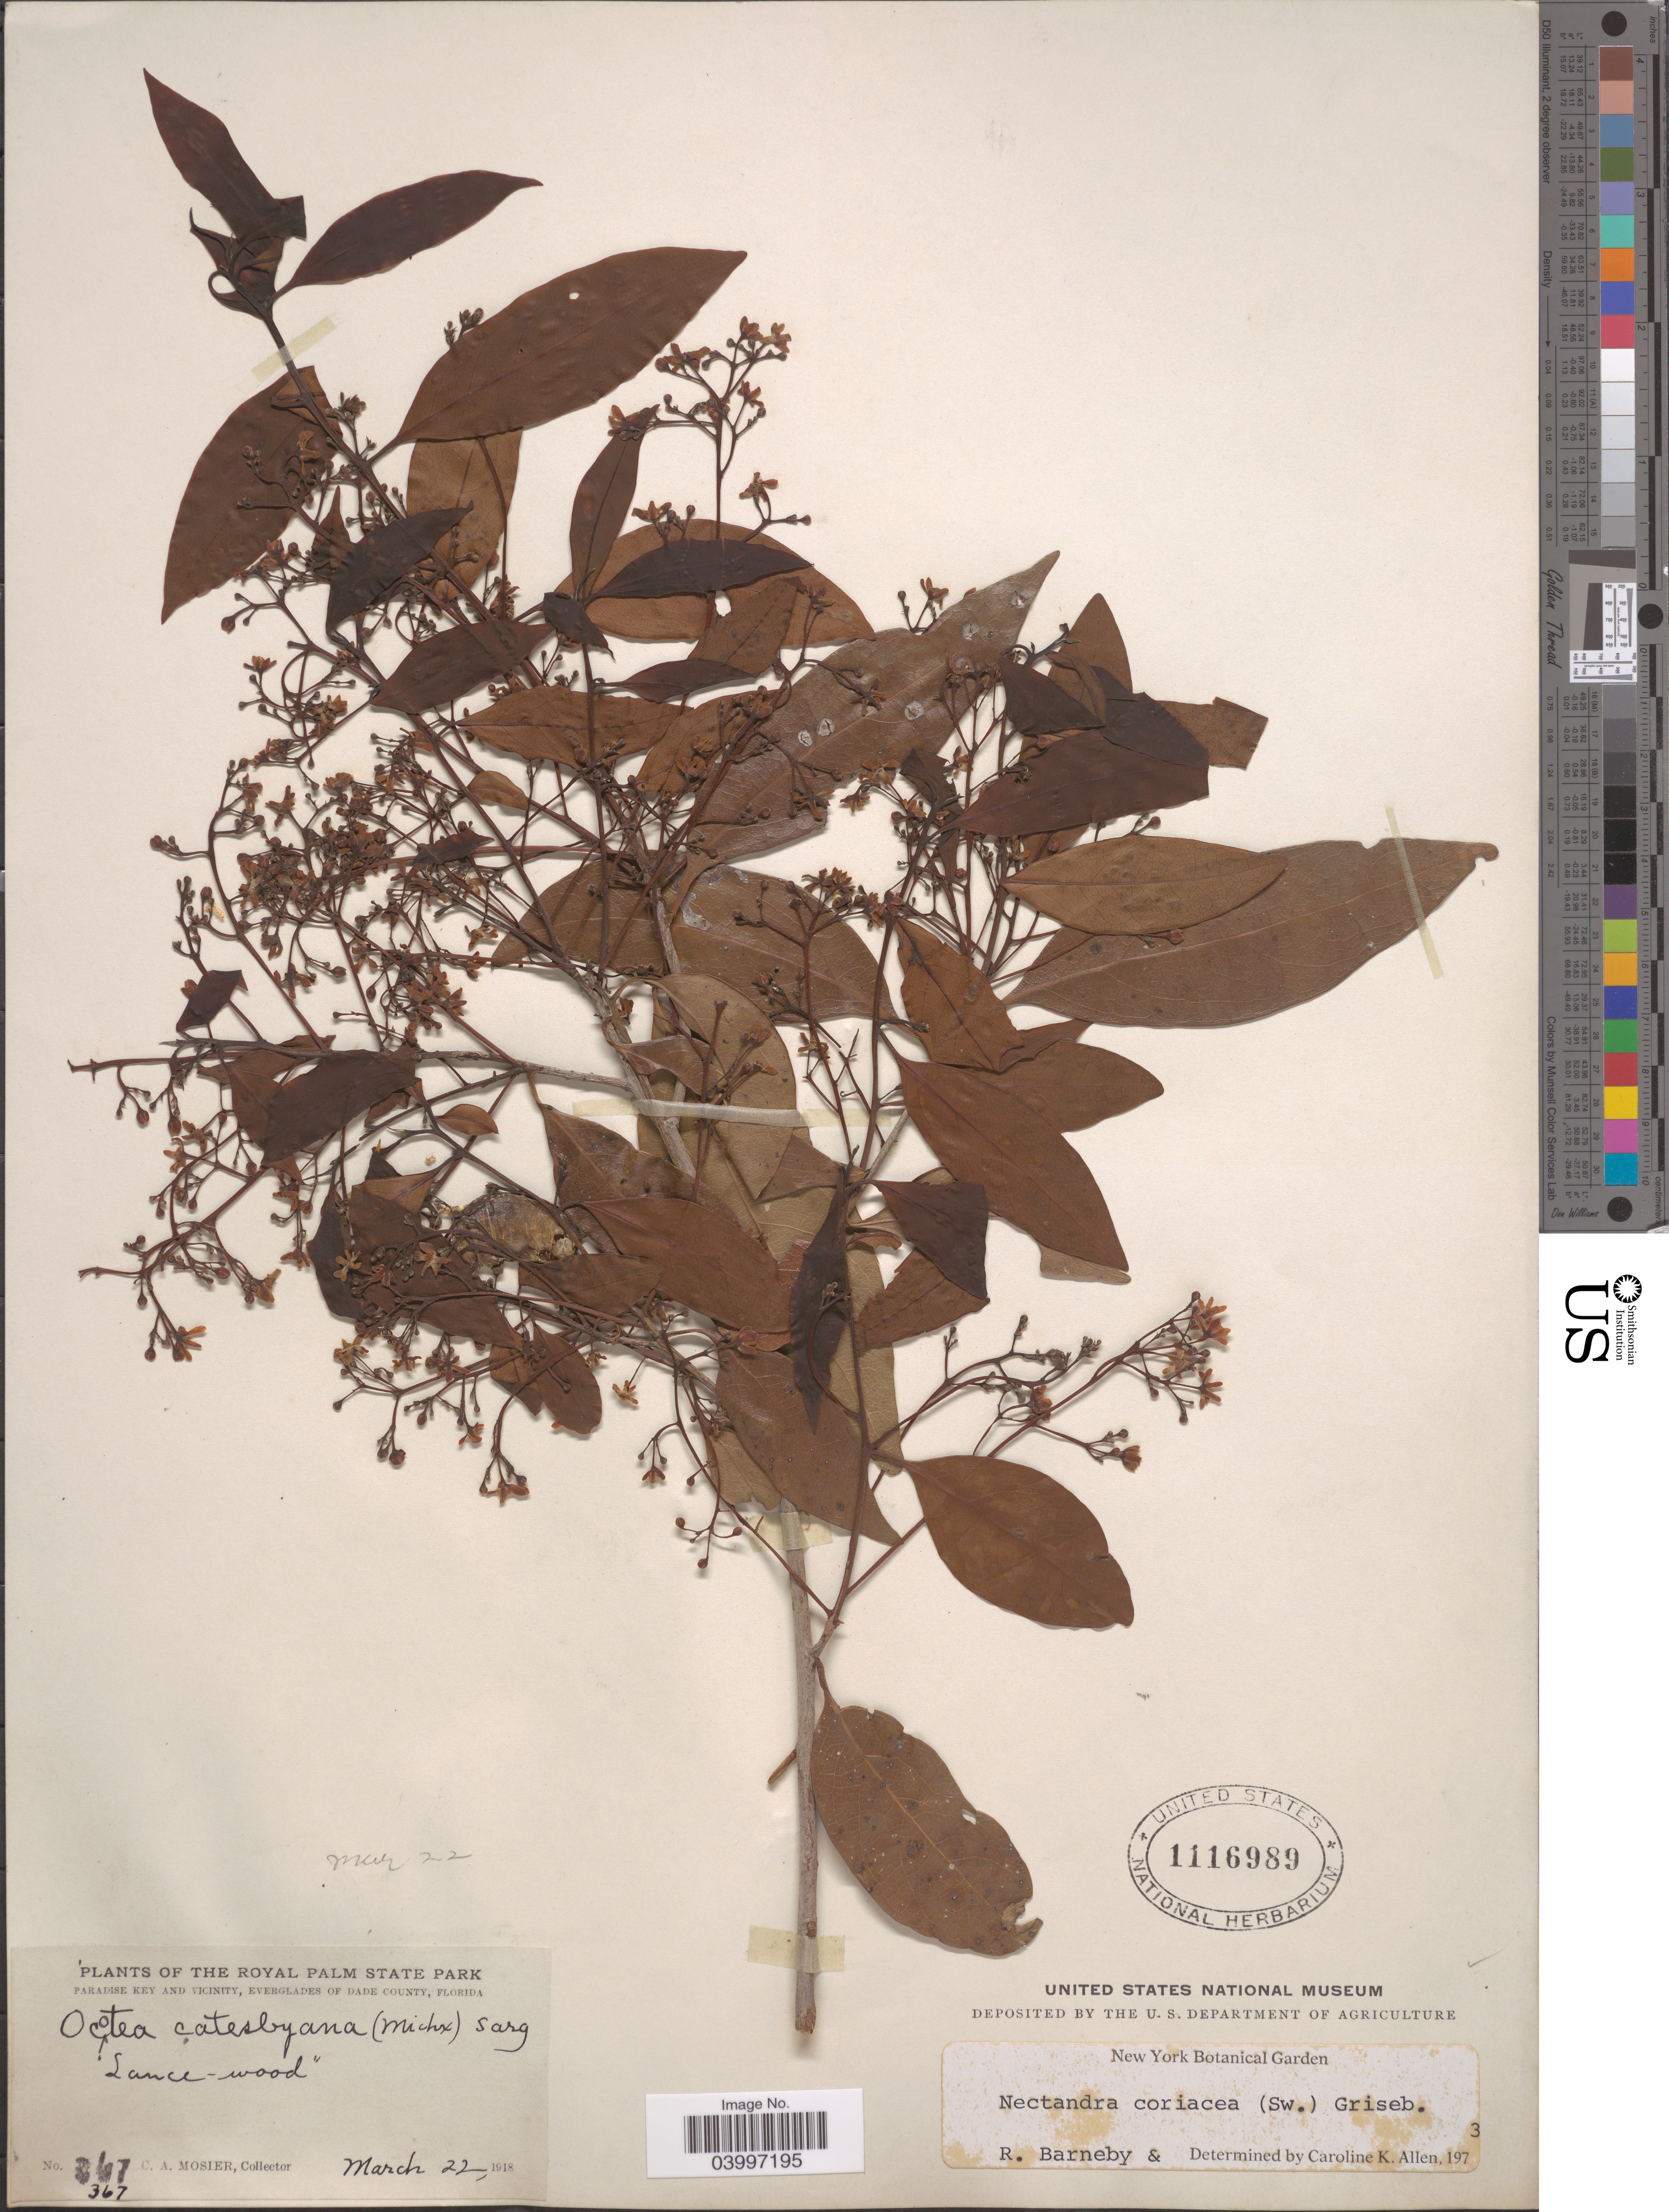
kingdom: Plantae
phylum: Tracheophyta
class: Magnoliopsida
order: Laurales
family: Lauraceae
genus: Nectandra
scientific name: Nectandra coriacea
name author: (Sw.) Griseb.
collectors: C. A. Mosier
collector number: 367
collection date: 1918-03-22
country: United States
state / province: Florida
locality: The Royal Palm State Park. Paradise Key and Vicinity, Everglades of Dade County.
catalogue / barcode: US 1116989